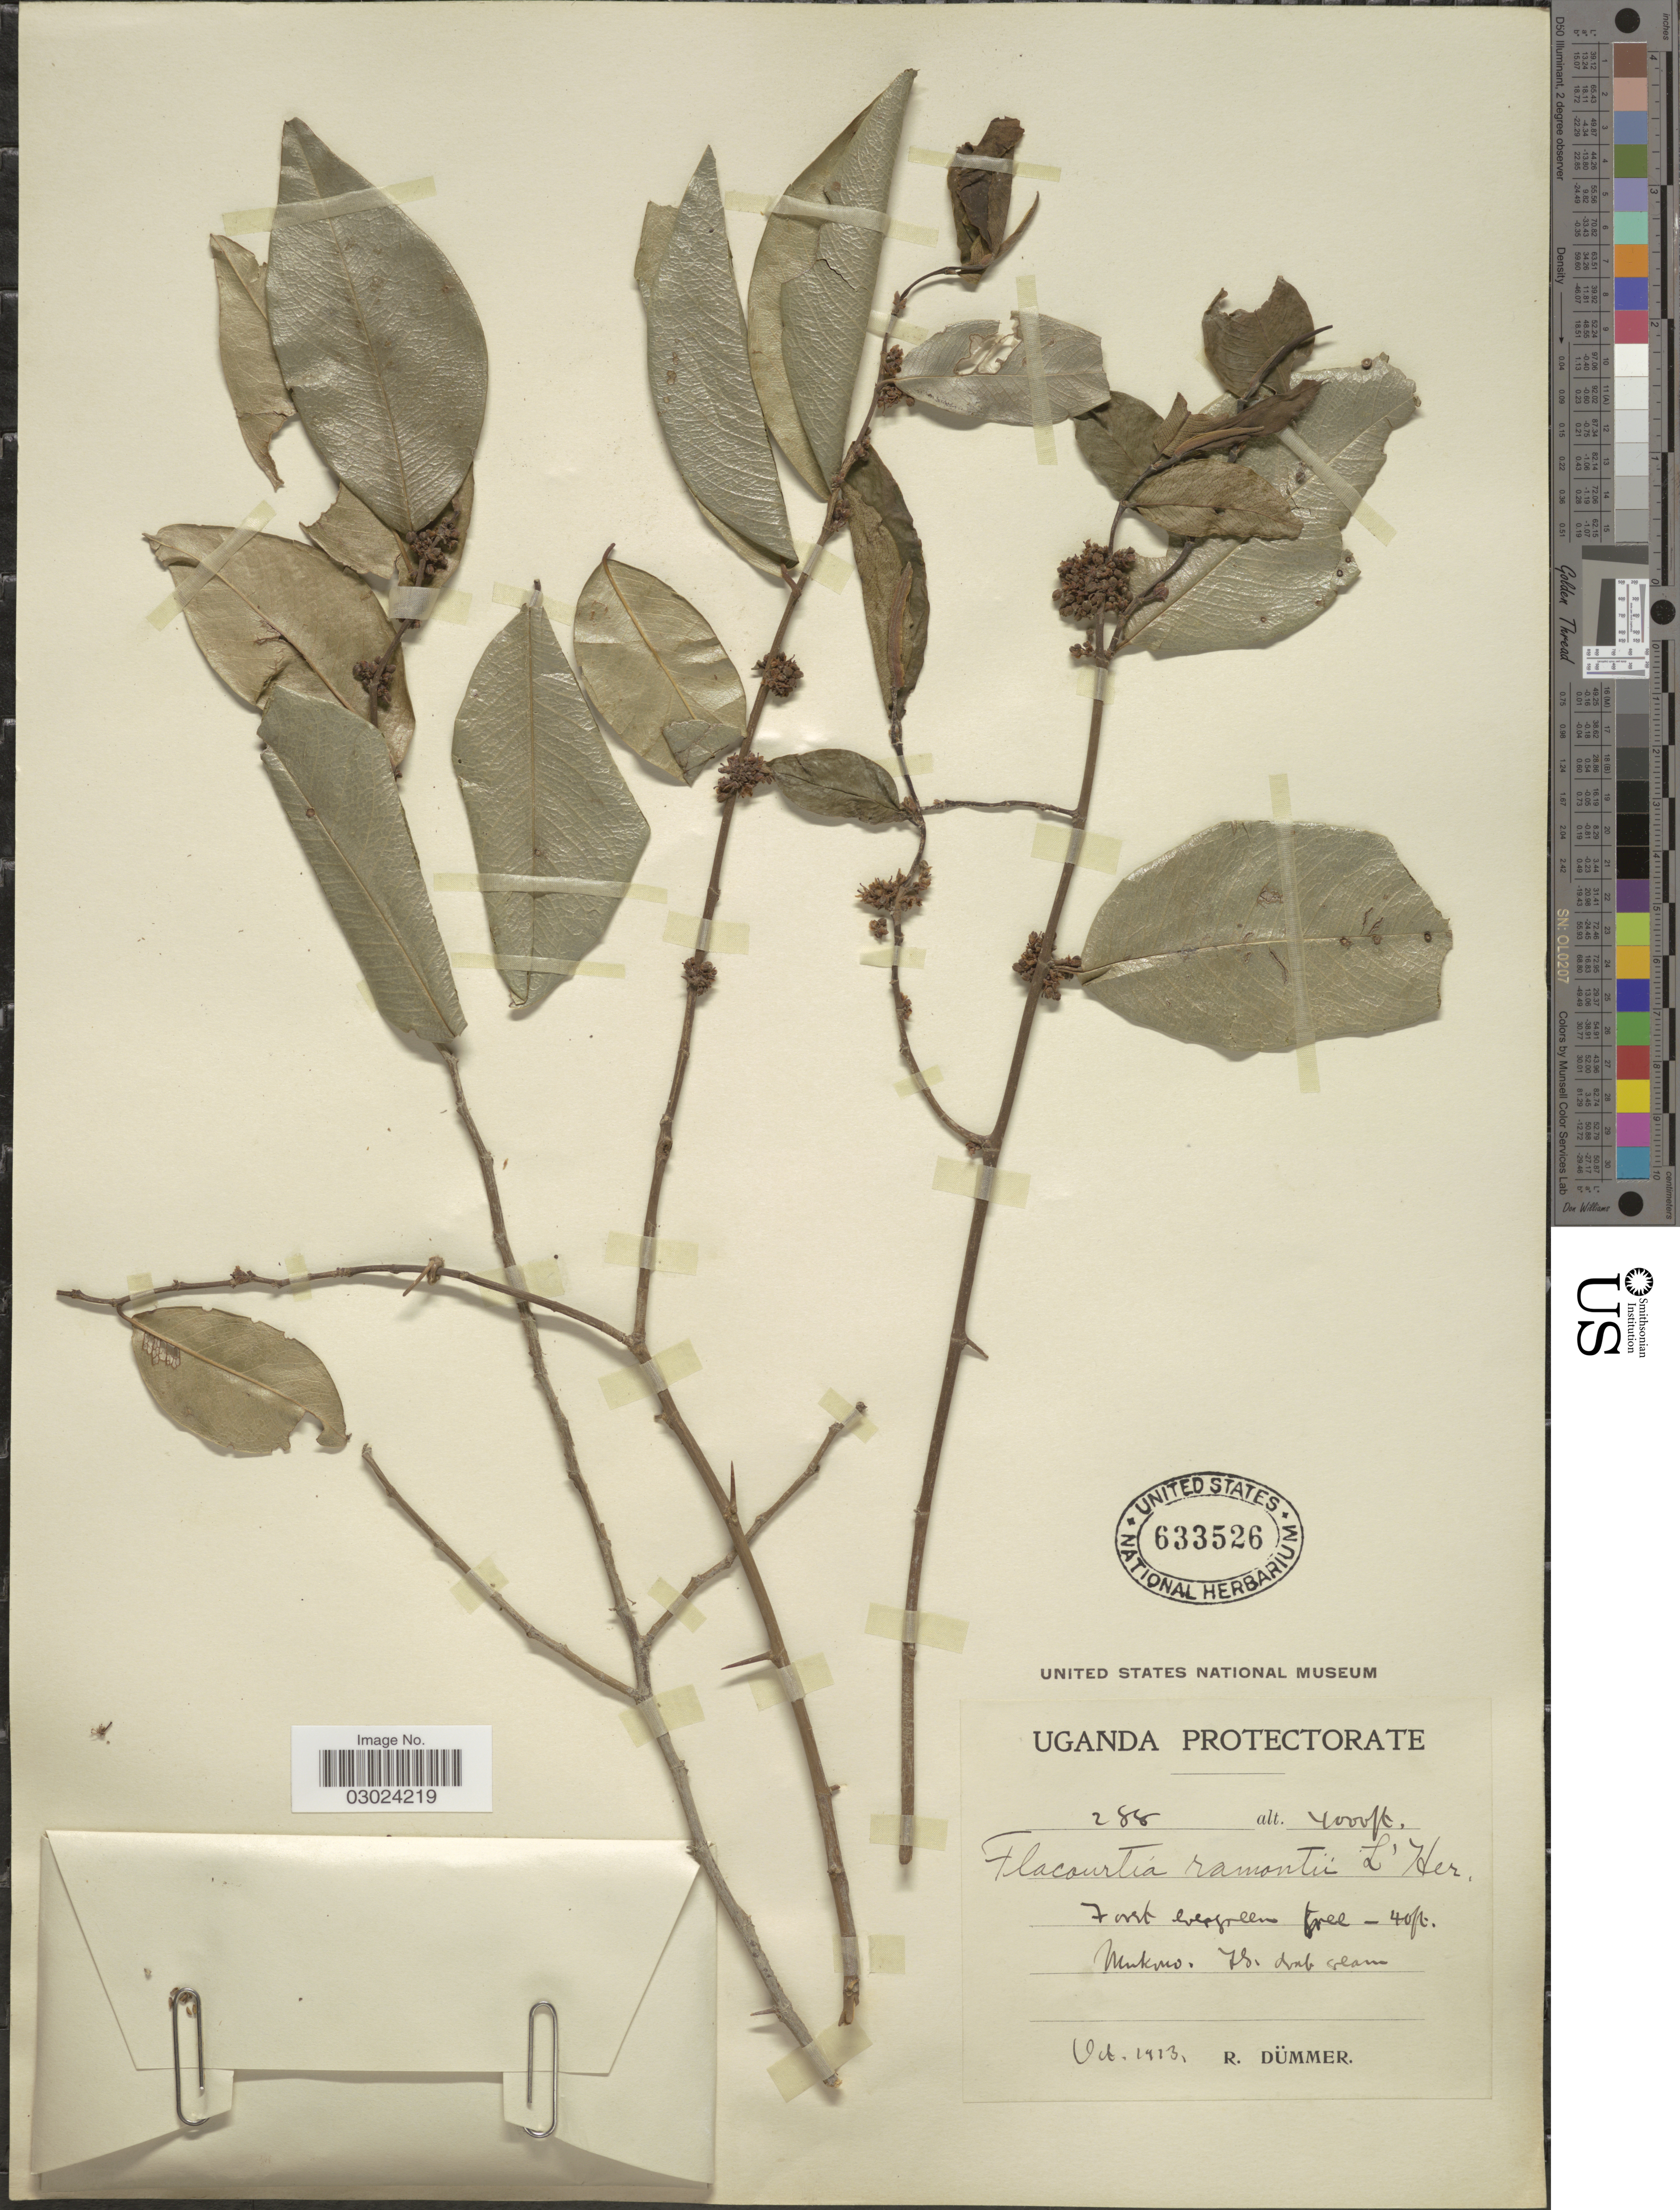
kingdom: Plantae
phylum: Tracheophyta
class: Magnoliopsida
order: Malpighiales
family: Salicaceae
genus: Flacourtia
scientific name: Flacourtia ramontchi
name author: L'Hér.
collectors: R. A. Dümmer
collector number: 288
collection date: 1913-10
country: Uganda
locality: Uganda Protectorate. Mukono.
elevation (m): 1219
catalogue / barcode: US 633526